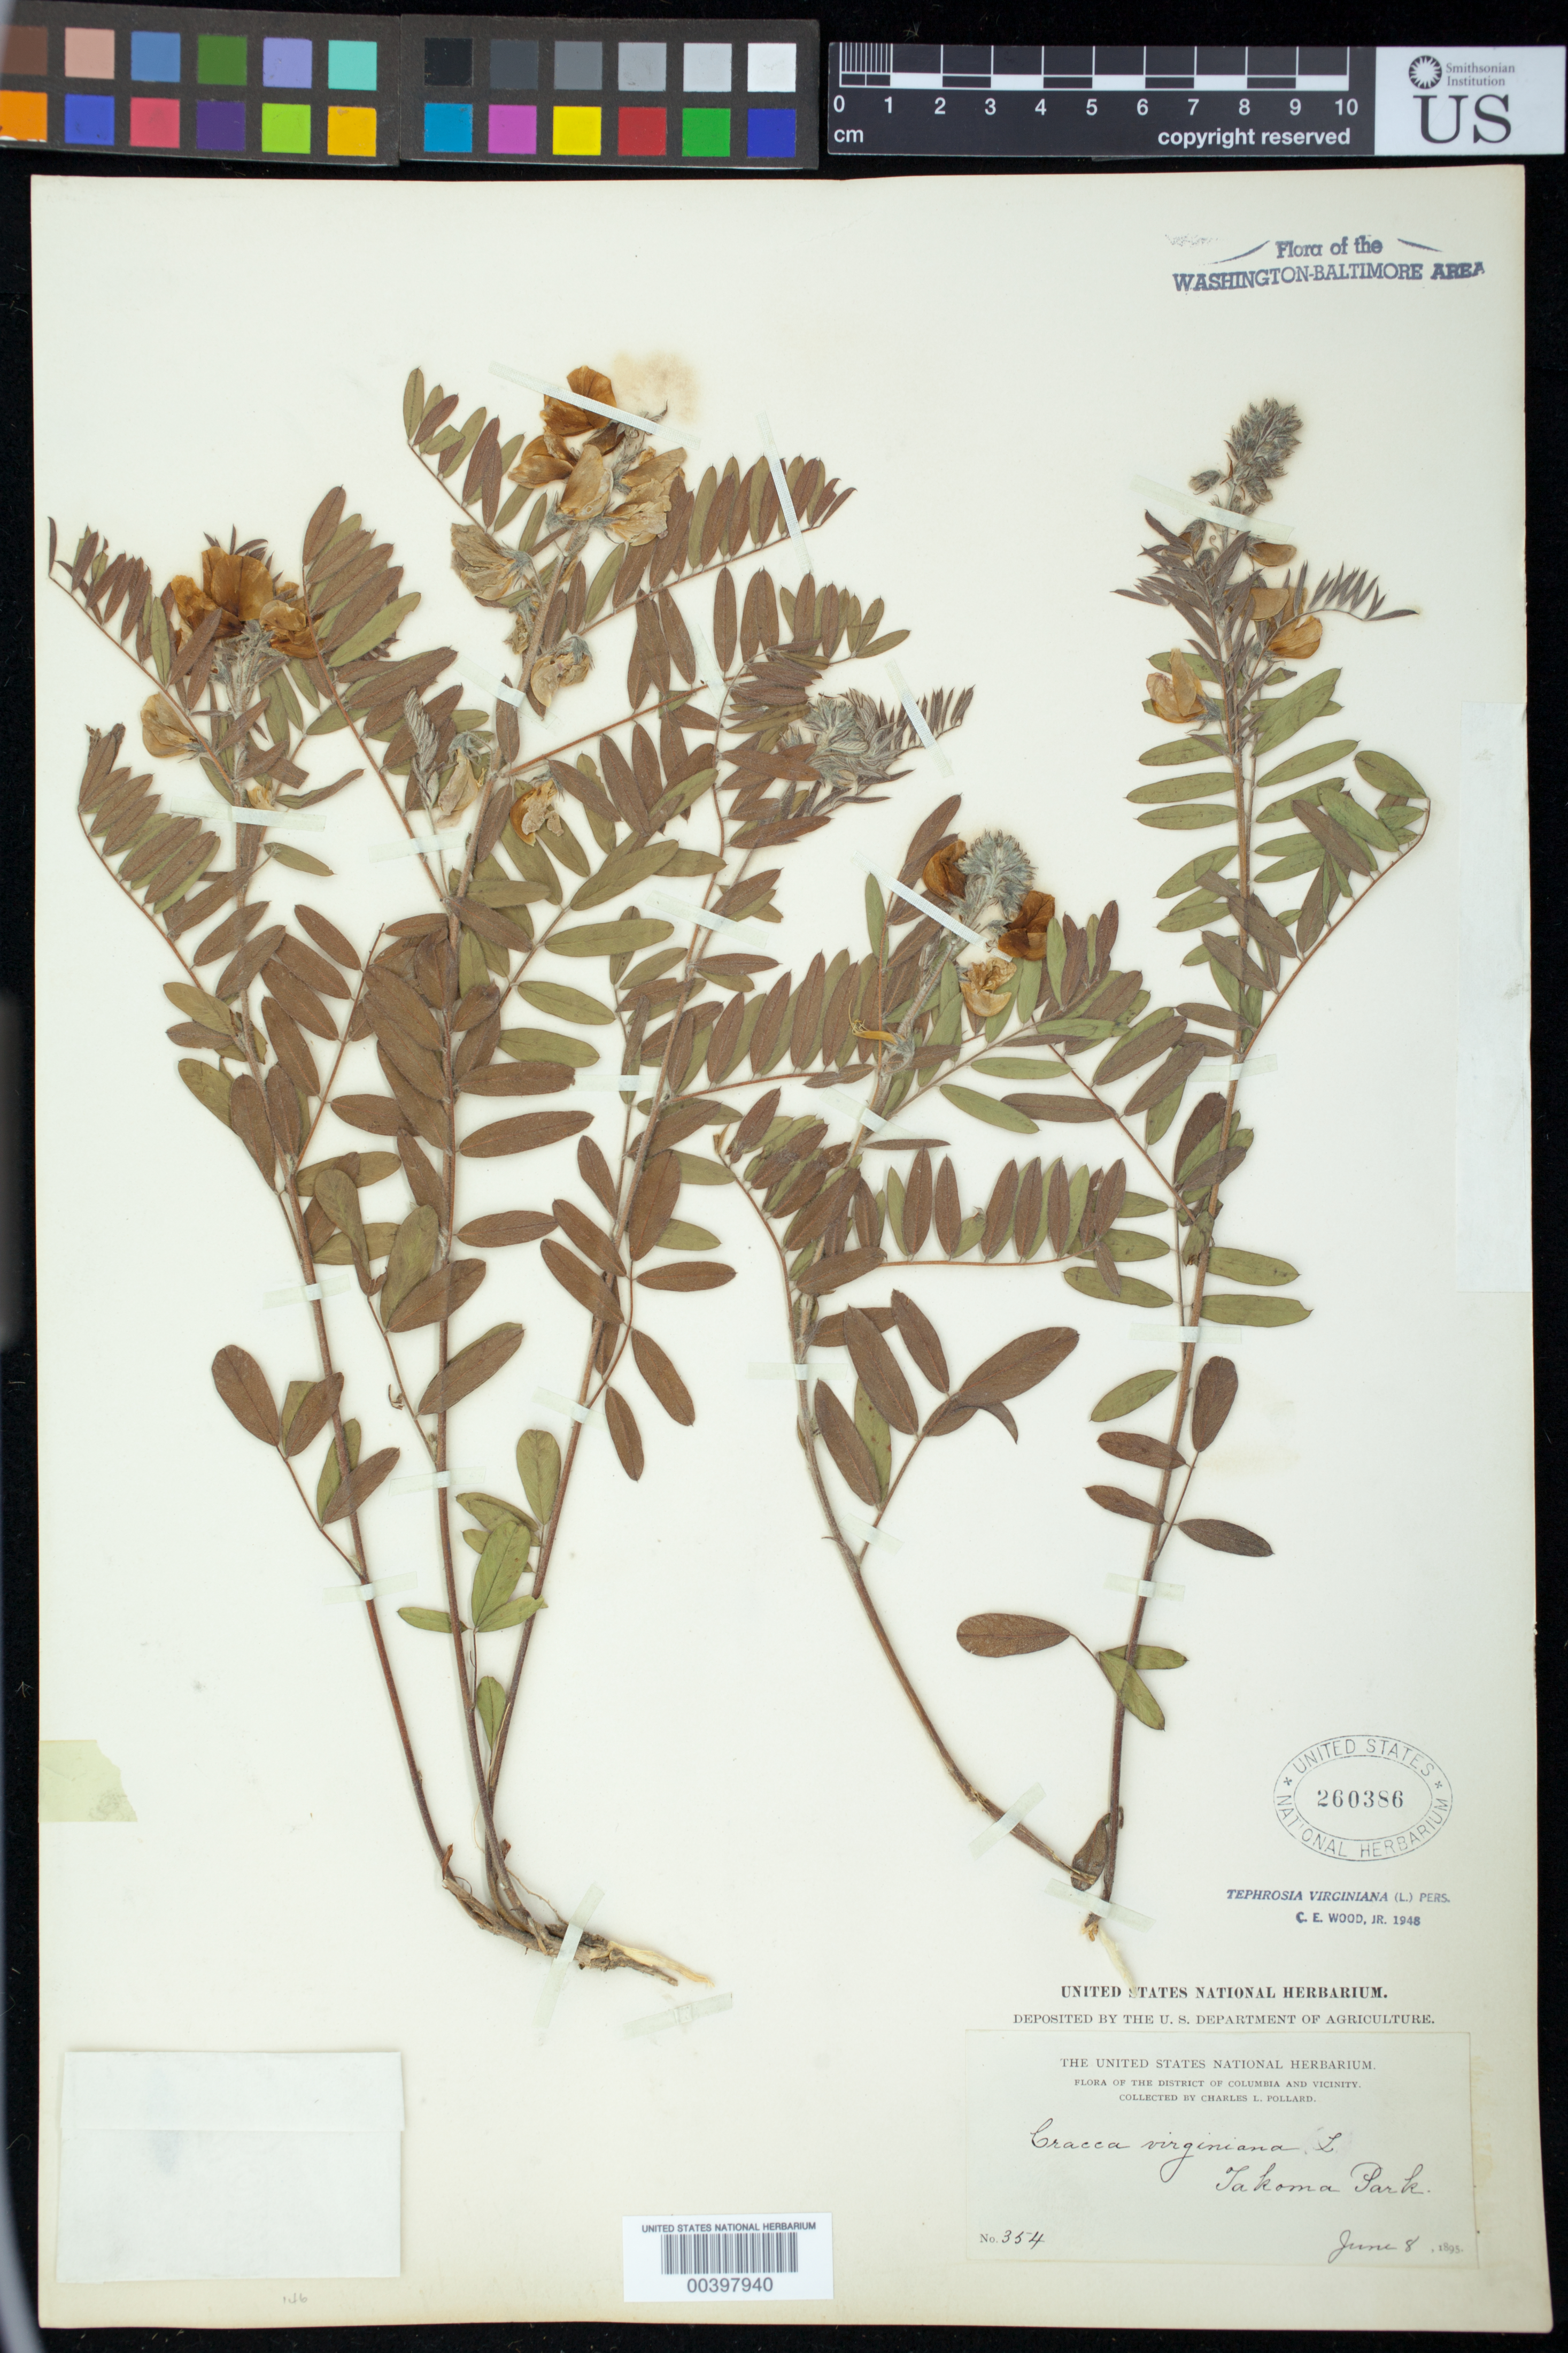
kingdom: Plantae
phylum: Tracheophyta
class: Magnoliopsida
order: Fabales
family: Fabaceae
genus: Tephrosia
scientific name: Tephrosia virginiana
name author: (L.) Pers.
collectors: C. L. Pollard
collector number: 354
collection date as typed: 08 Jun 1895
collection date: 1895-06-08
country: United States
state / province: Maryland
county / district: Montgomery / Prince George's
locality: Takoma Park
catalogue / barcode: US 260386